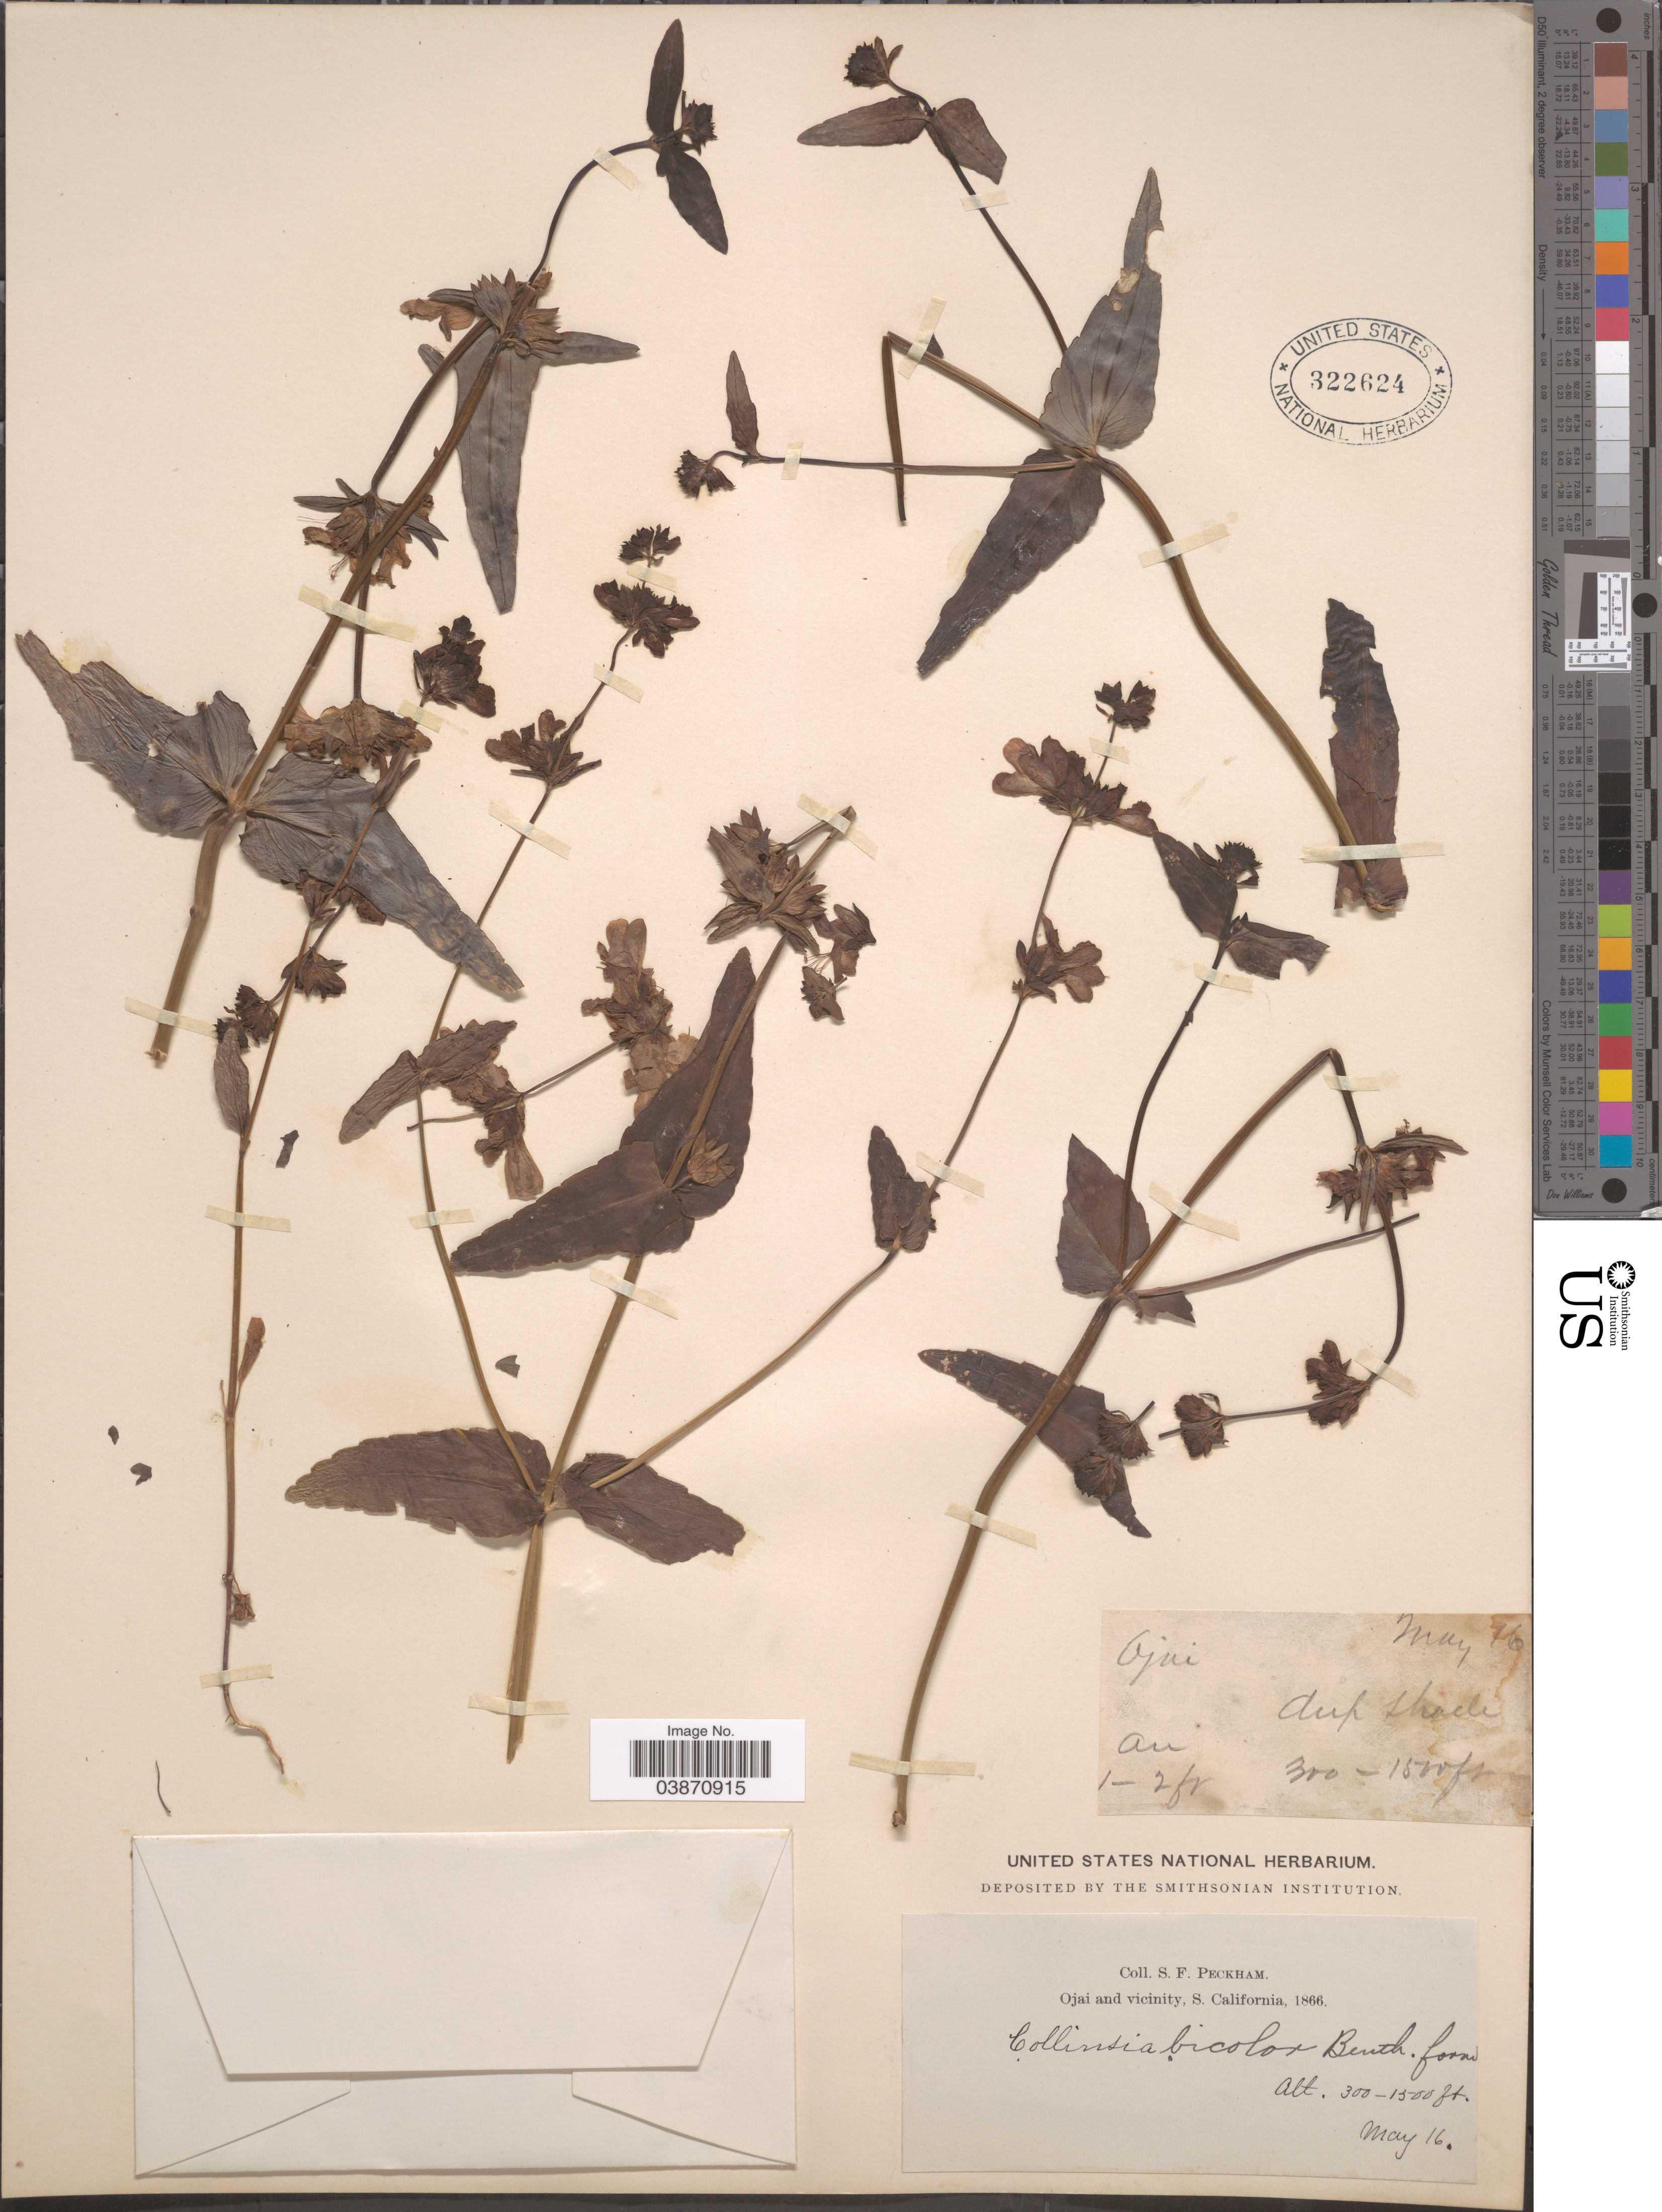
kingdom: Plantae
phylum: Tracheophyta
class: Magnoliopsida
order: Lamiales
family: Plantaginaceae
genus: Collinsia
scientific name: Collinsia bicolor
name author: Raf.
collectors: S. Peckham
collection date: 1866-05-16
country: United States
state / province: California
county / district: Ventura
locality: Ojai and vicinity, S. California.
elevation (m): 91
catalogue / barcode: US 322624